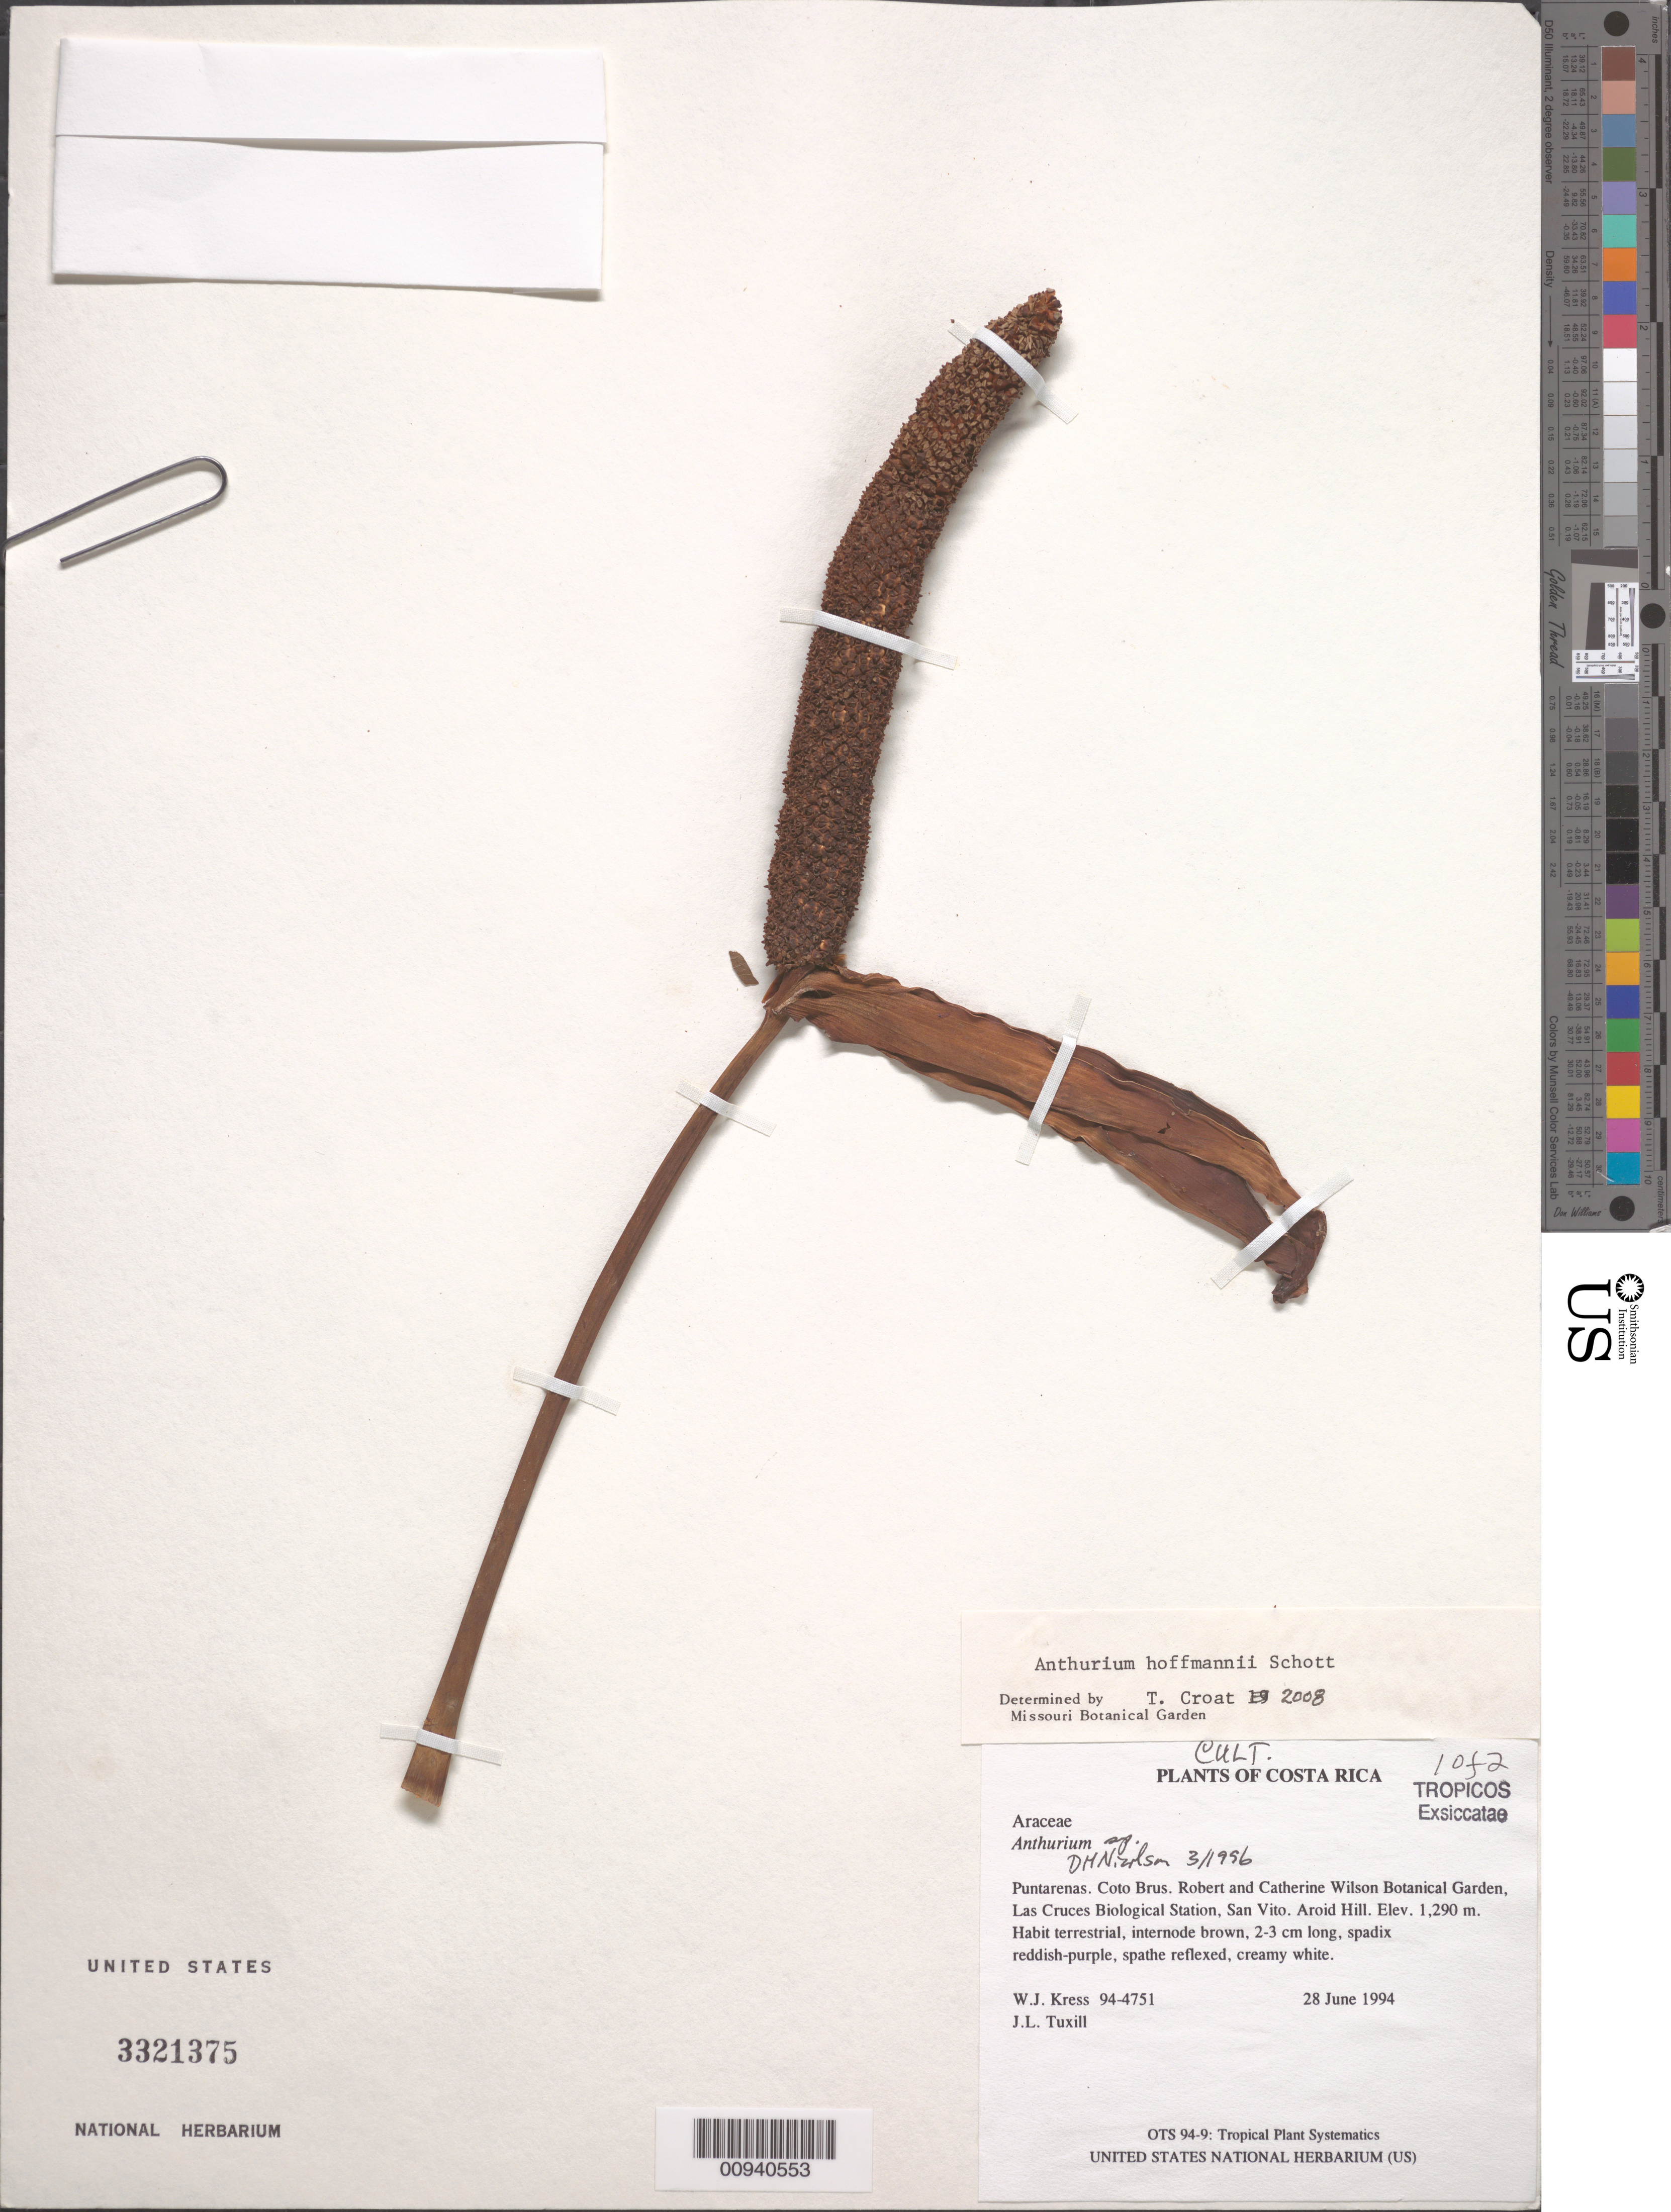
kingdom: Plantae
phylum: Tracheophyta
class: Liliopsida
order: Alismatales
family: Araceae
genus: Anthurium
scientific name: Anthurium hoffmanni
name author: Schott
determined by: Croat, Thomas B., Missouri Botanical Garden (MO)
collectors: W. J. Kress & J. L. Tuxill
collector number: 94-4751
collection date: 1994-06-28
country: Costa Rica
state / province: Puntarenas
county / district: Coto Brus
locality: Robert and Catherine Wilson Botanical Garden, Las Cruces Biological Station, San Vito. Aroid Hill.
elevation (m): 1290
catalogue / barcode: US 3321375